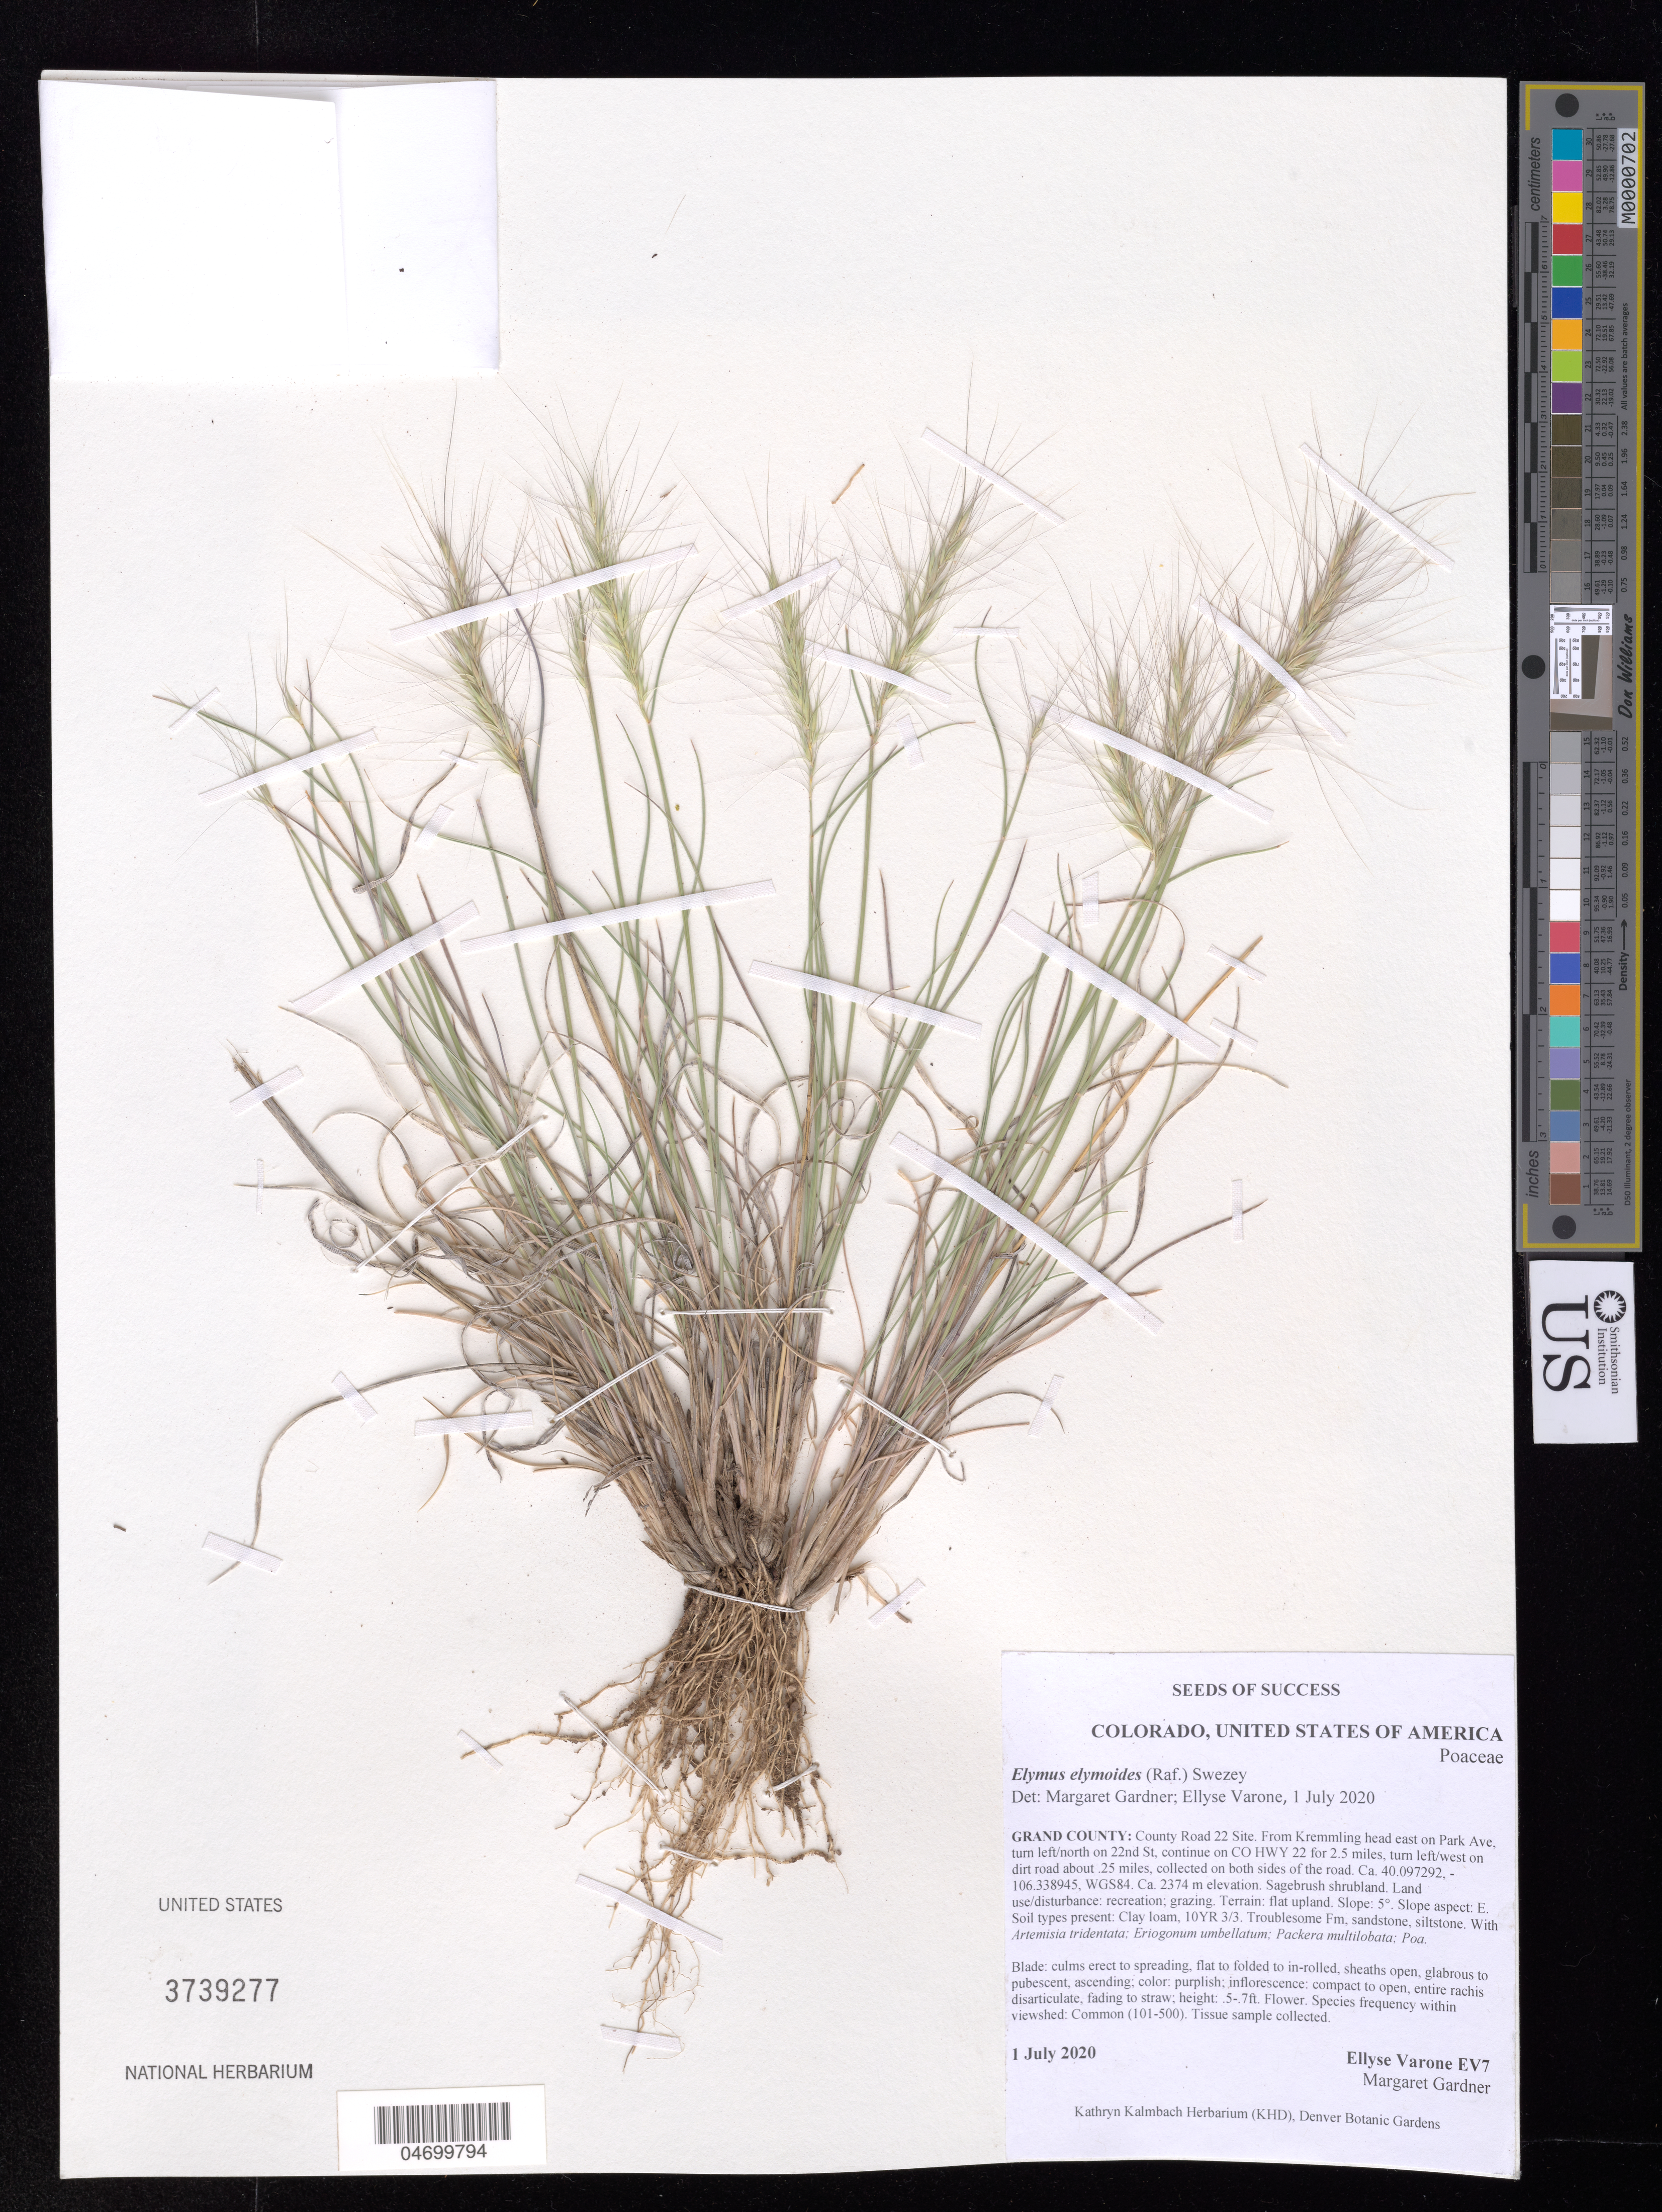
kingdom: Plantae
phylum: Tracheophyta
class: Liliopsida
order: Poales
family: Poaceae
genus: Elymus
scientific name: Elymus elymoides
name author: (Raf.) Swezey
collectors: E. Varone & M. Gardner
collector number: EV7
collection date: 2020-07-01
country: United States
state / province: Colorado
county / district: Grand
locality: County Road 22 Site.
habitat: Sagebrush shrubland. Clay loam soil. With Artemisia tridentata, Eriogonum umbellatum, Packera multilobata, etc.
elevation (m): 2374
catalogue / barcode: US 3739277